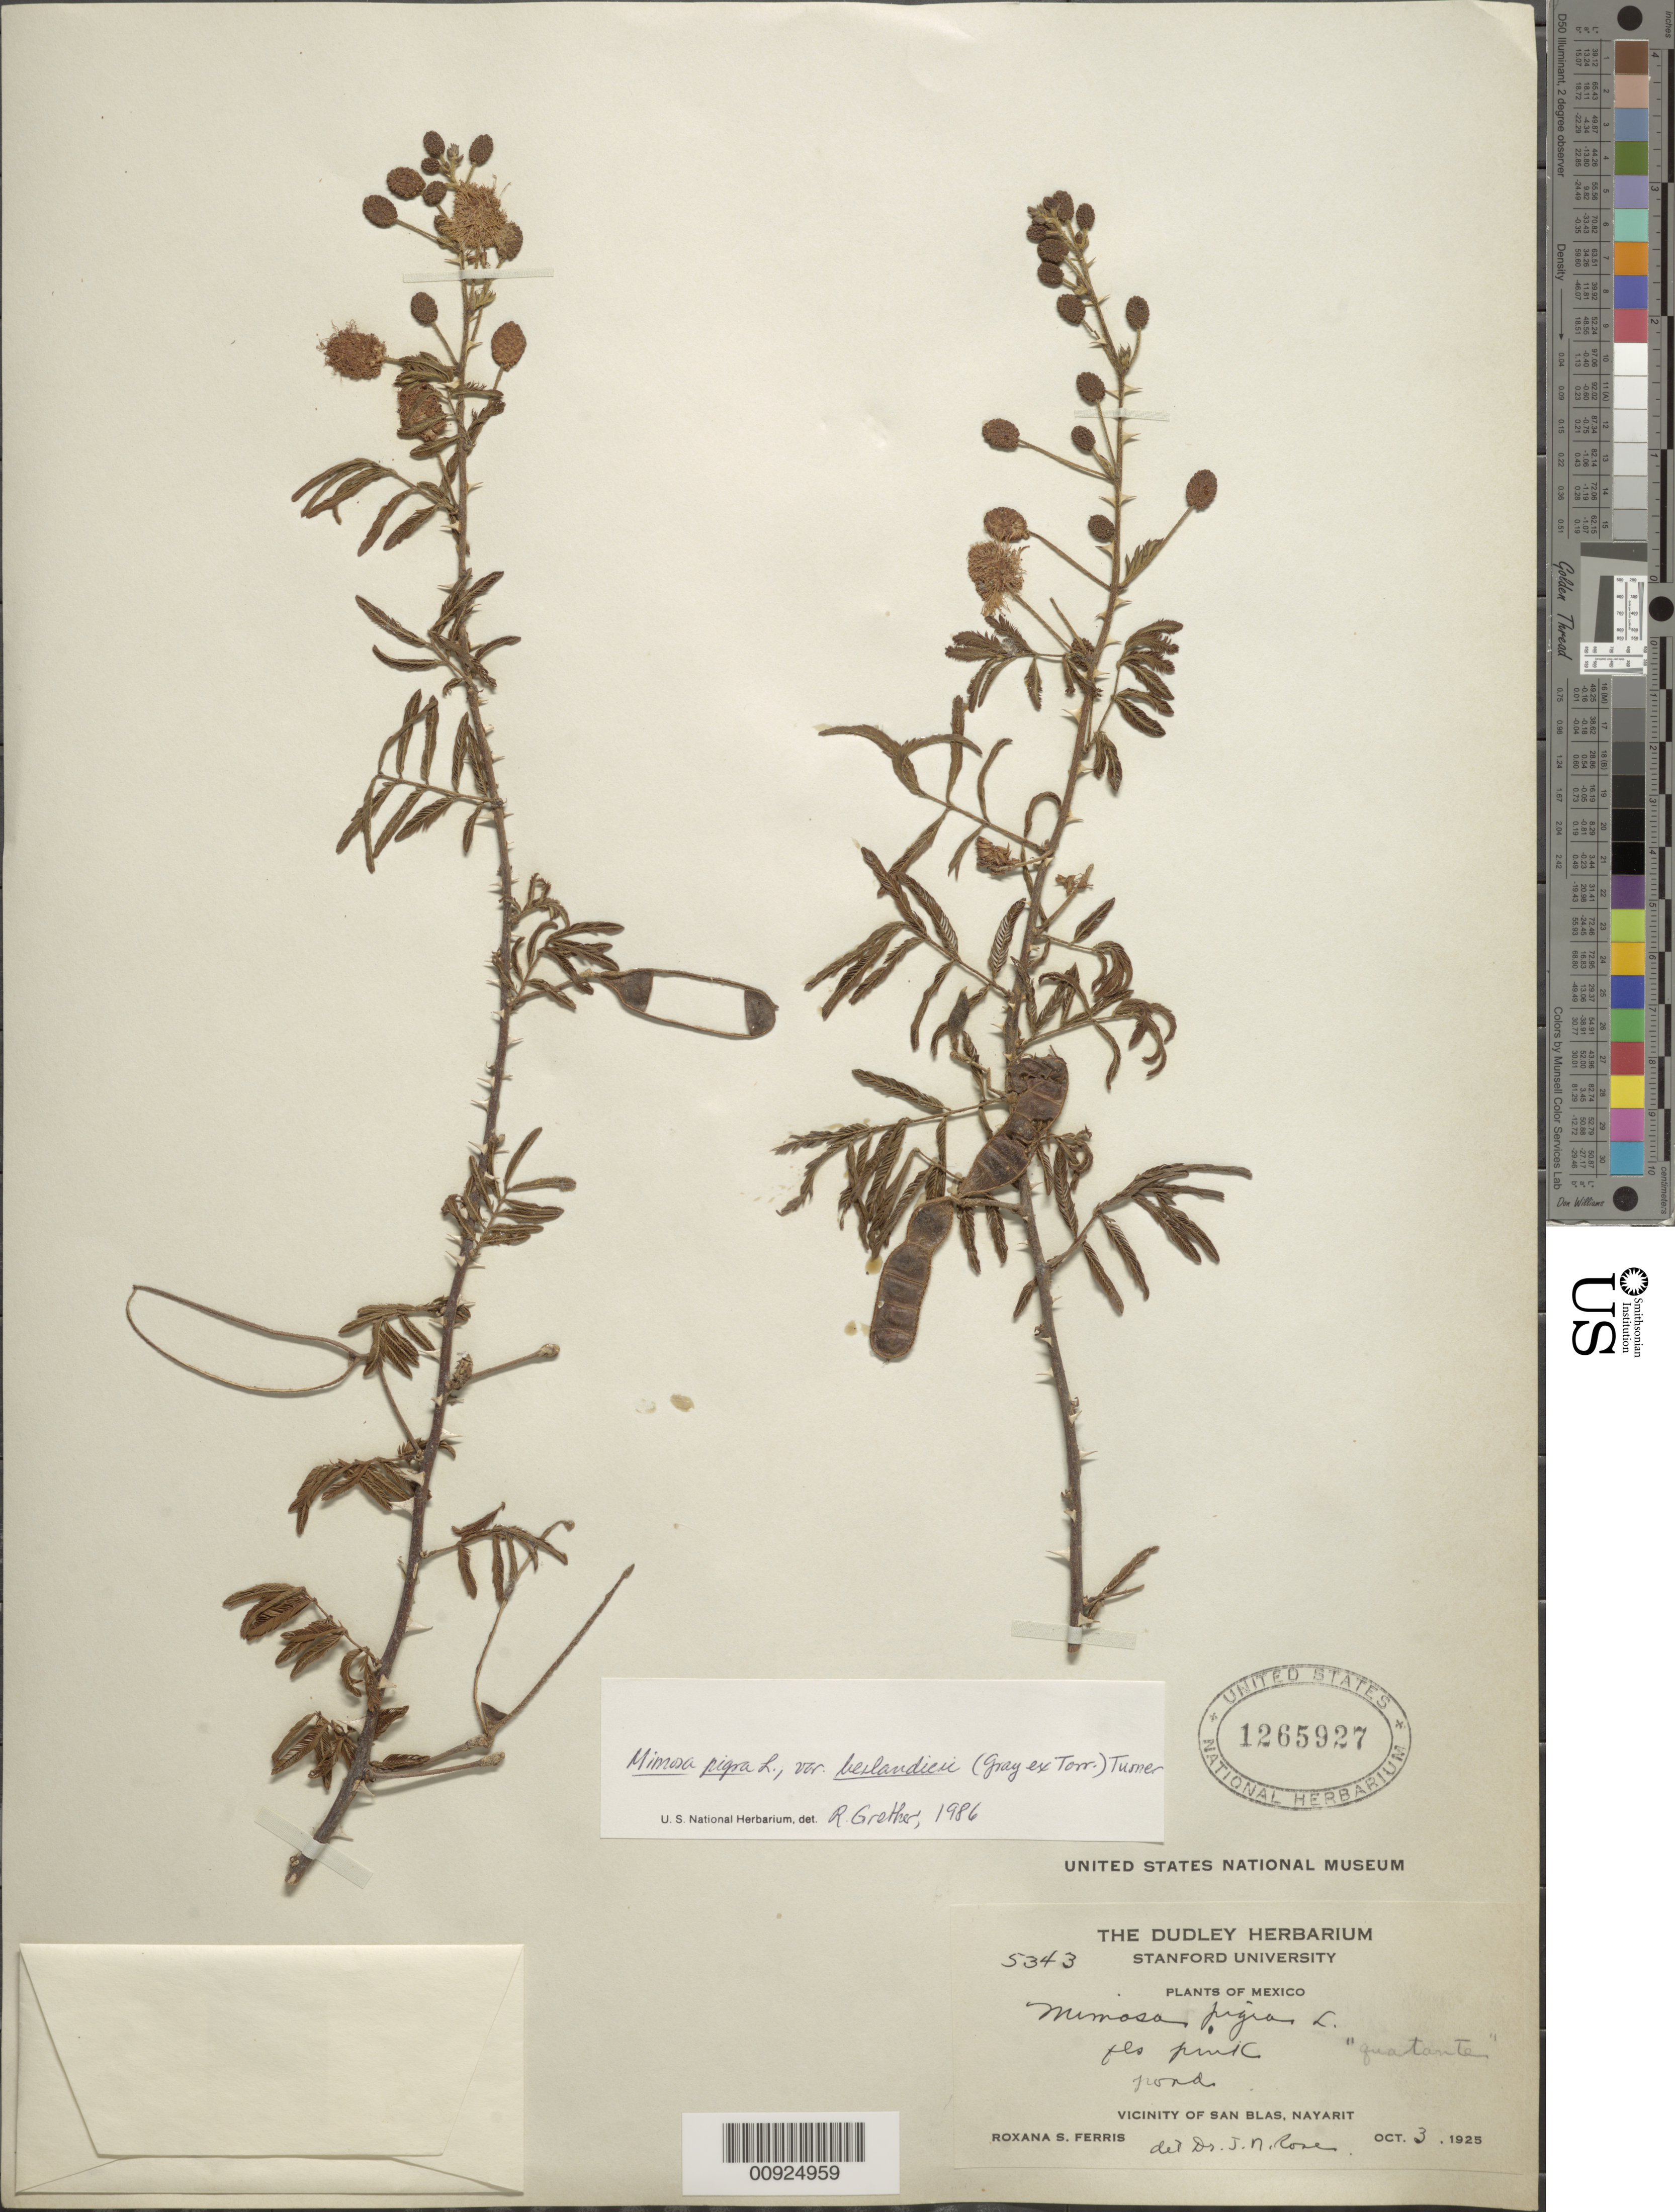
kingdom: Plantae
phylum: Tracheophyta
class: Magnoliopsida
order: Fabales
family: Fabaceae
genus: Mimosa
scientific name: Mimosa asperata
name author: L.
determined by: Strong, Mark T., (BOT), Smithsonian Institution - National Museum of Natural History (UNITED STATES)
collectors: R. S. Ferris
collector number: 5343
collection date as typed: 03 Oct 1925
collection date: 1925-10-03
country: Mexico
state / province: Nayarit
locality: Vicinity of San Blas, Nayarit.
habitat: Pond.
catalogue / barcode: US 1265927